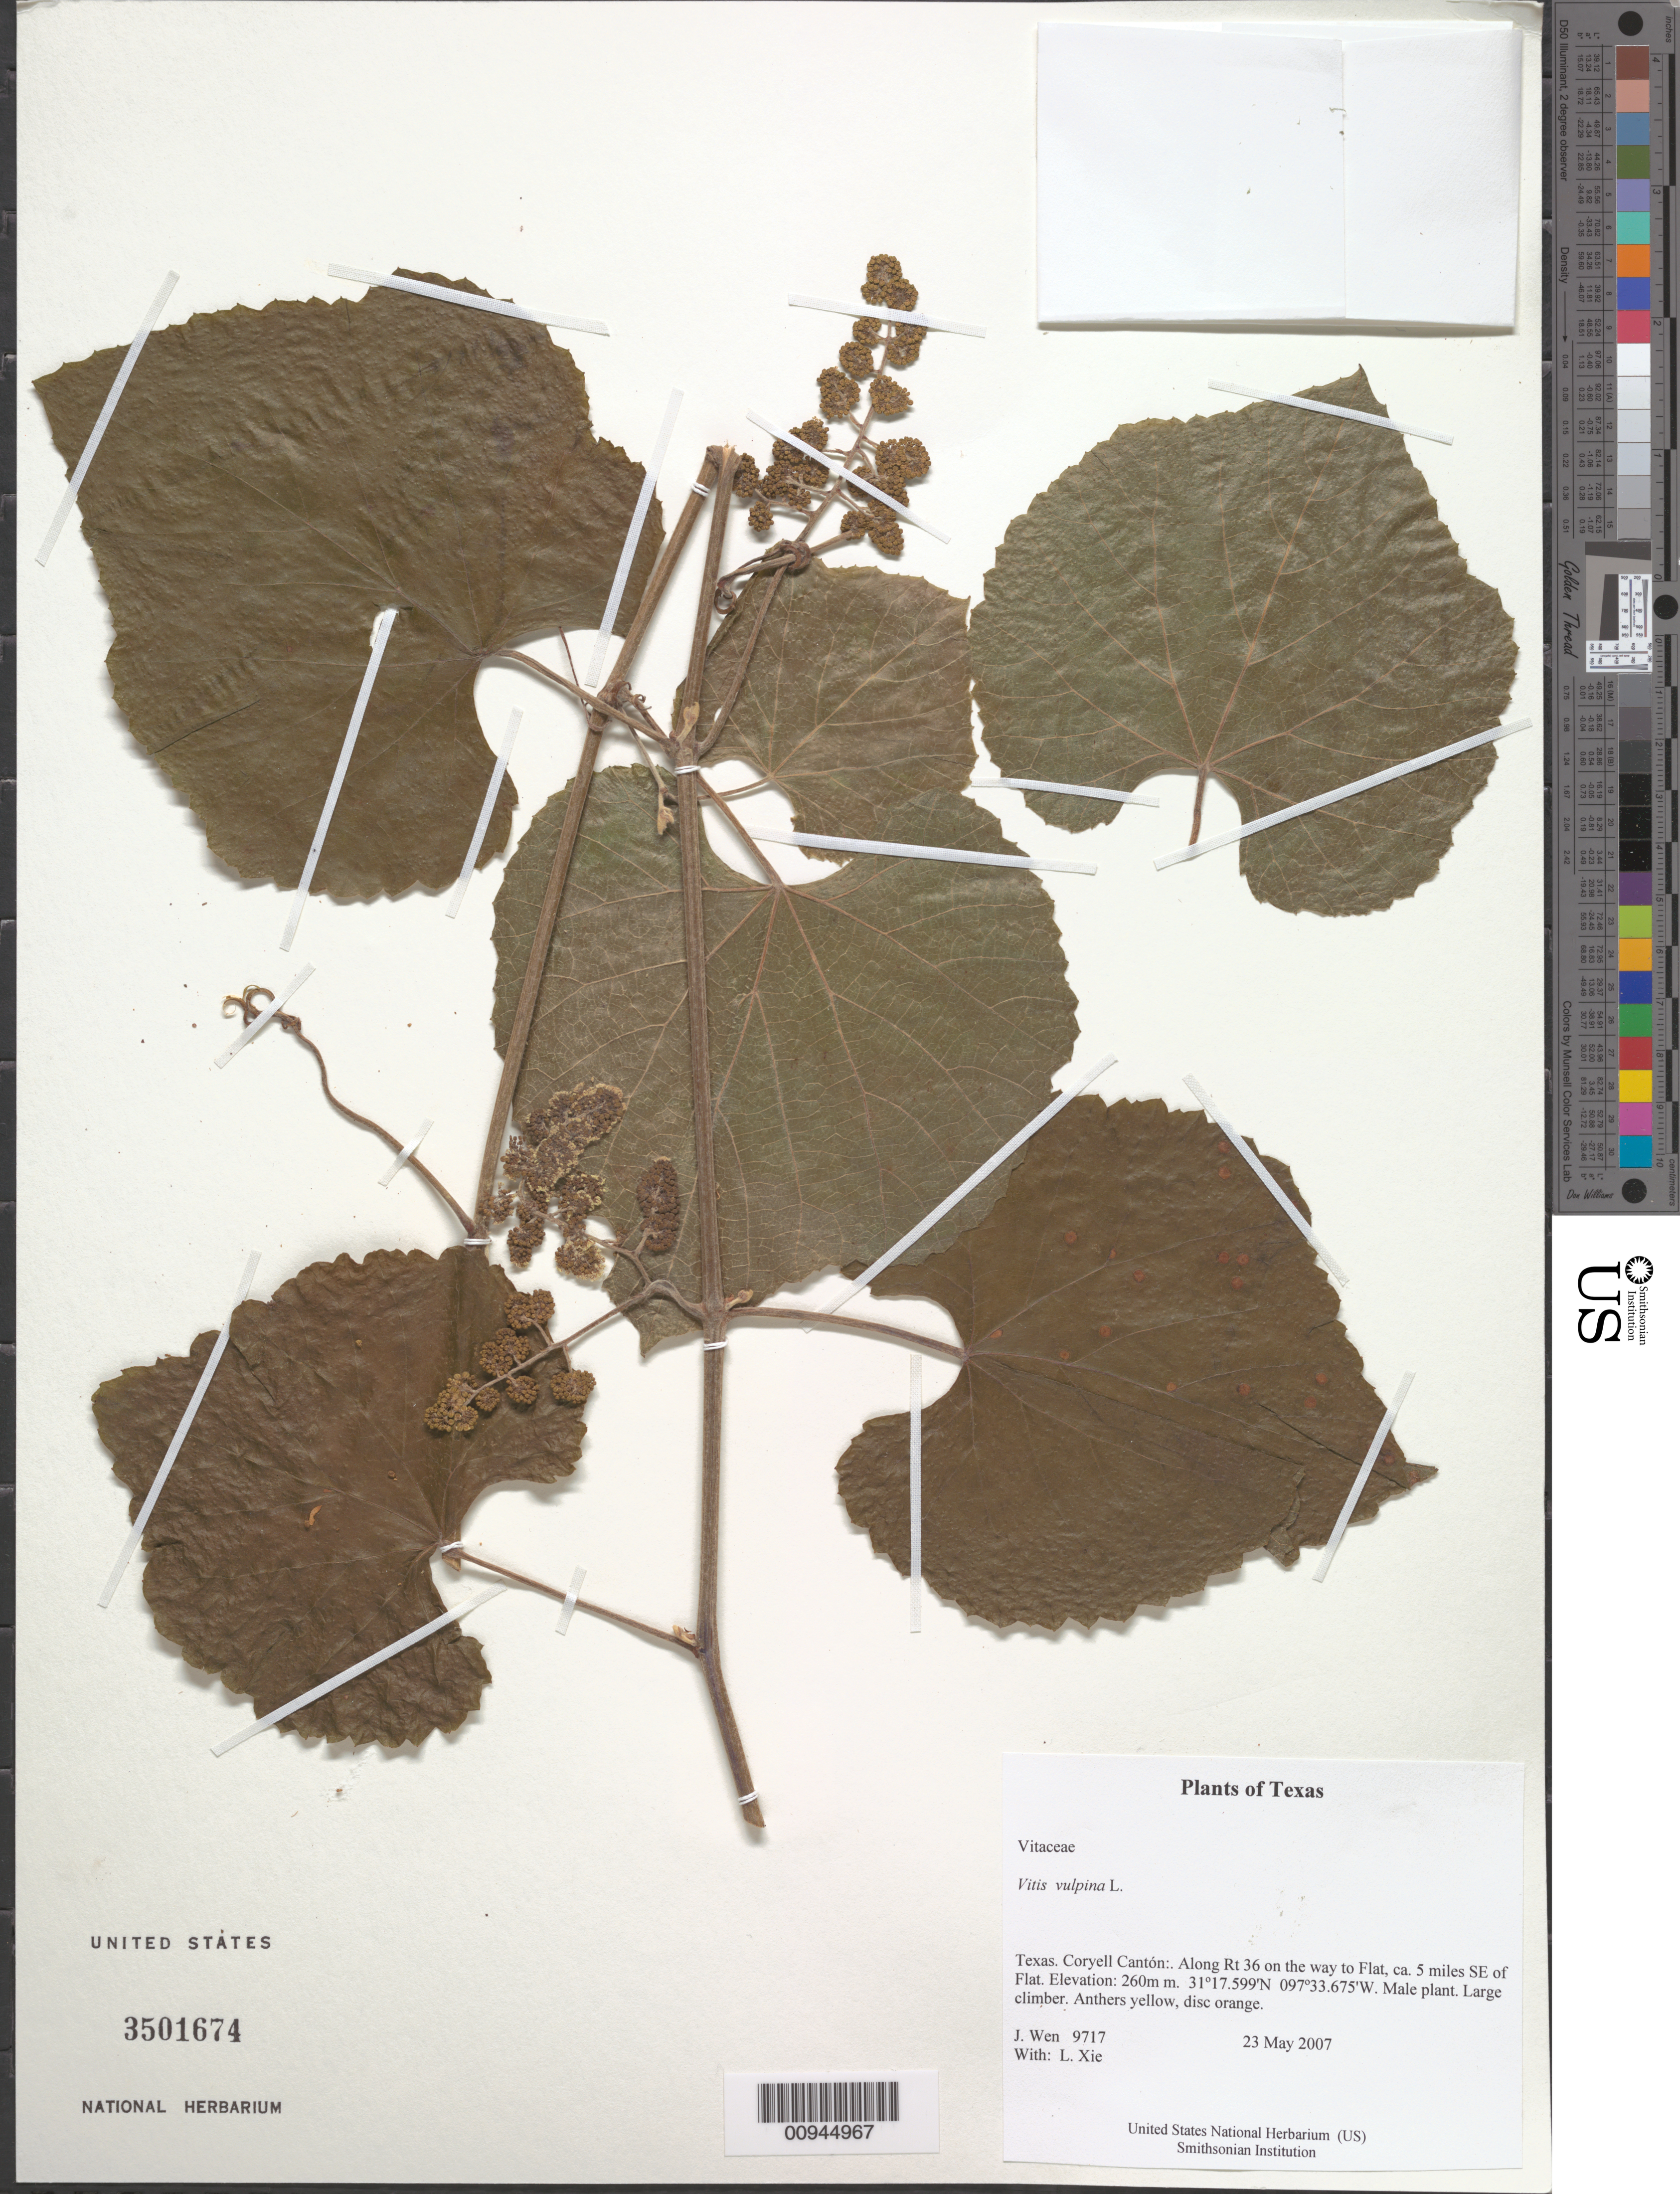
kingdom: Plantae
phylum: Tracheophyta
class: Magnoliopsida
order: Vitales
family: Vitaceae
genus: Vitis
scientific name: Vitis vulpina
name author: L.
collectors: J. Wen & L. Xie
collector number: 9717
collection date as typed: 23 May 2007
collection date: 2007-05-23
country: United States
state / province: Texas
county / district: Coryell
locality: Along Rt 36 on the way to Flat, ca. 5 miles SE of Flat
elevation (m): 260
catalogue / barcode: US 3501674